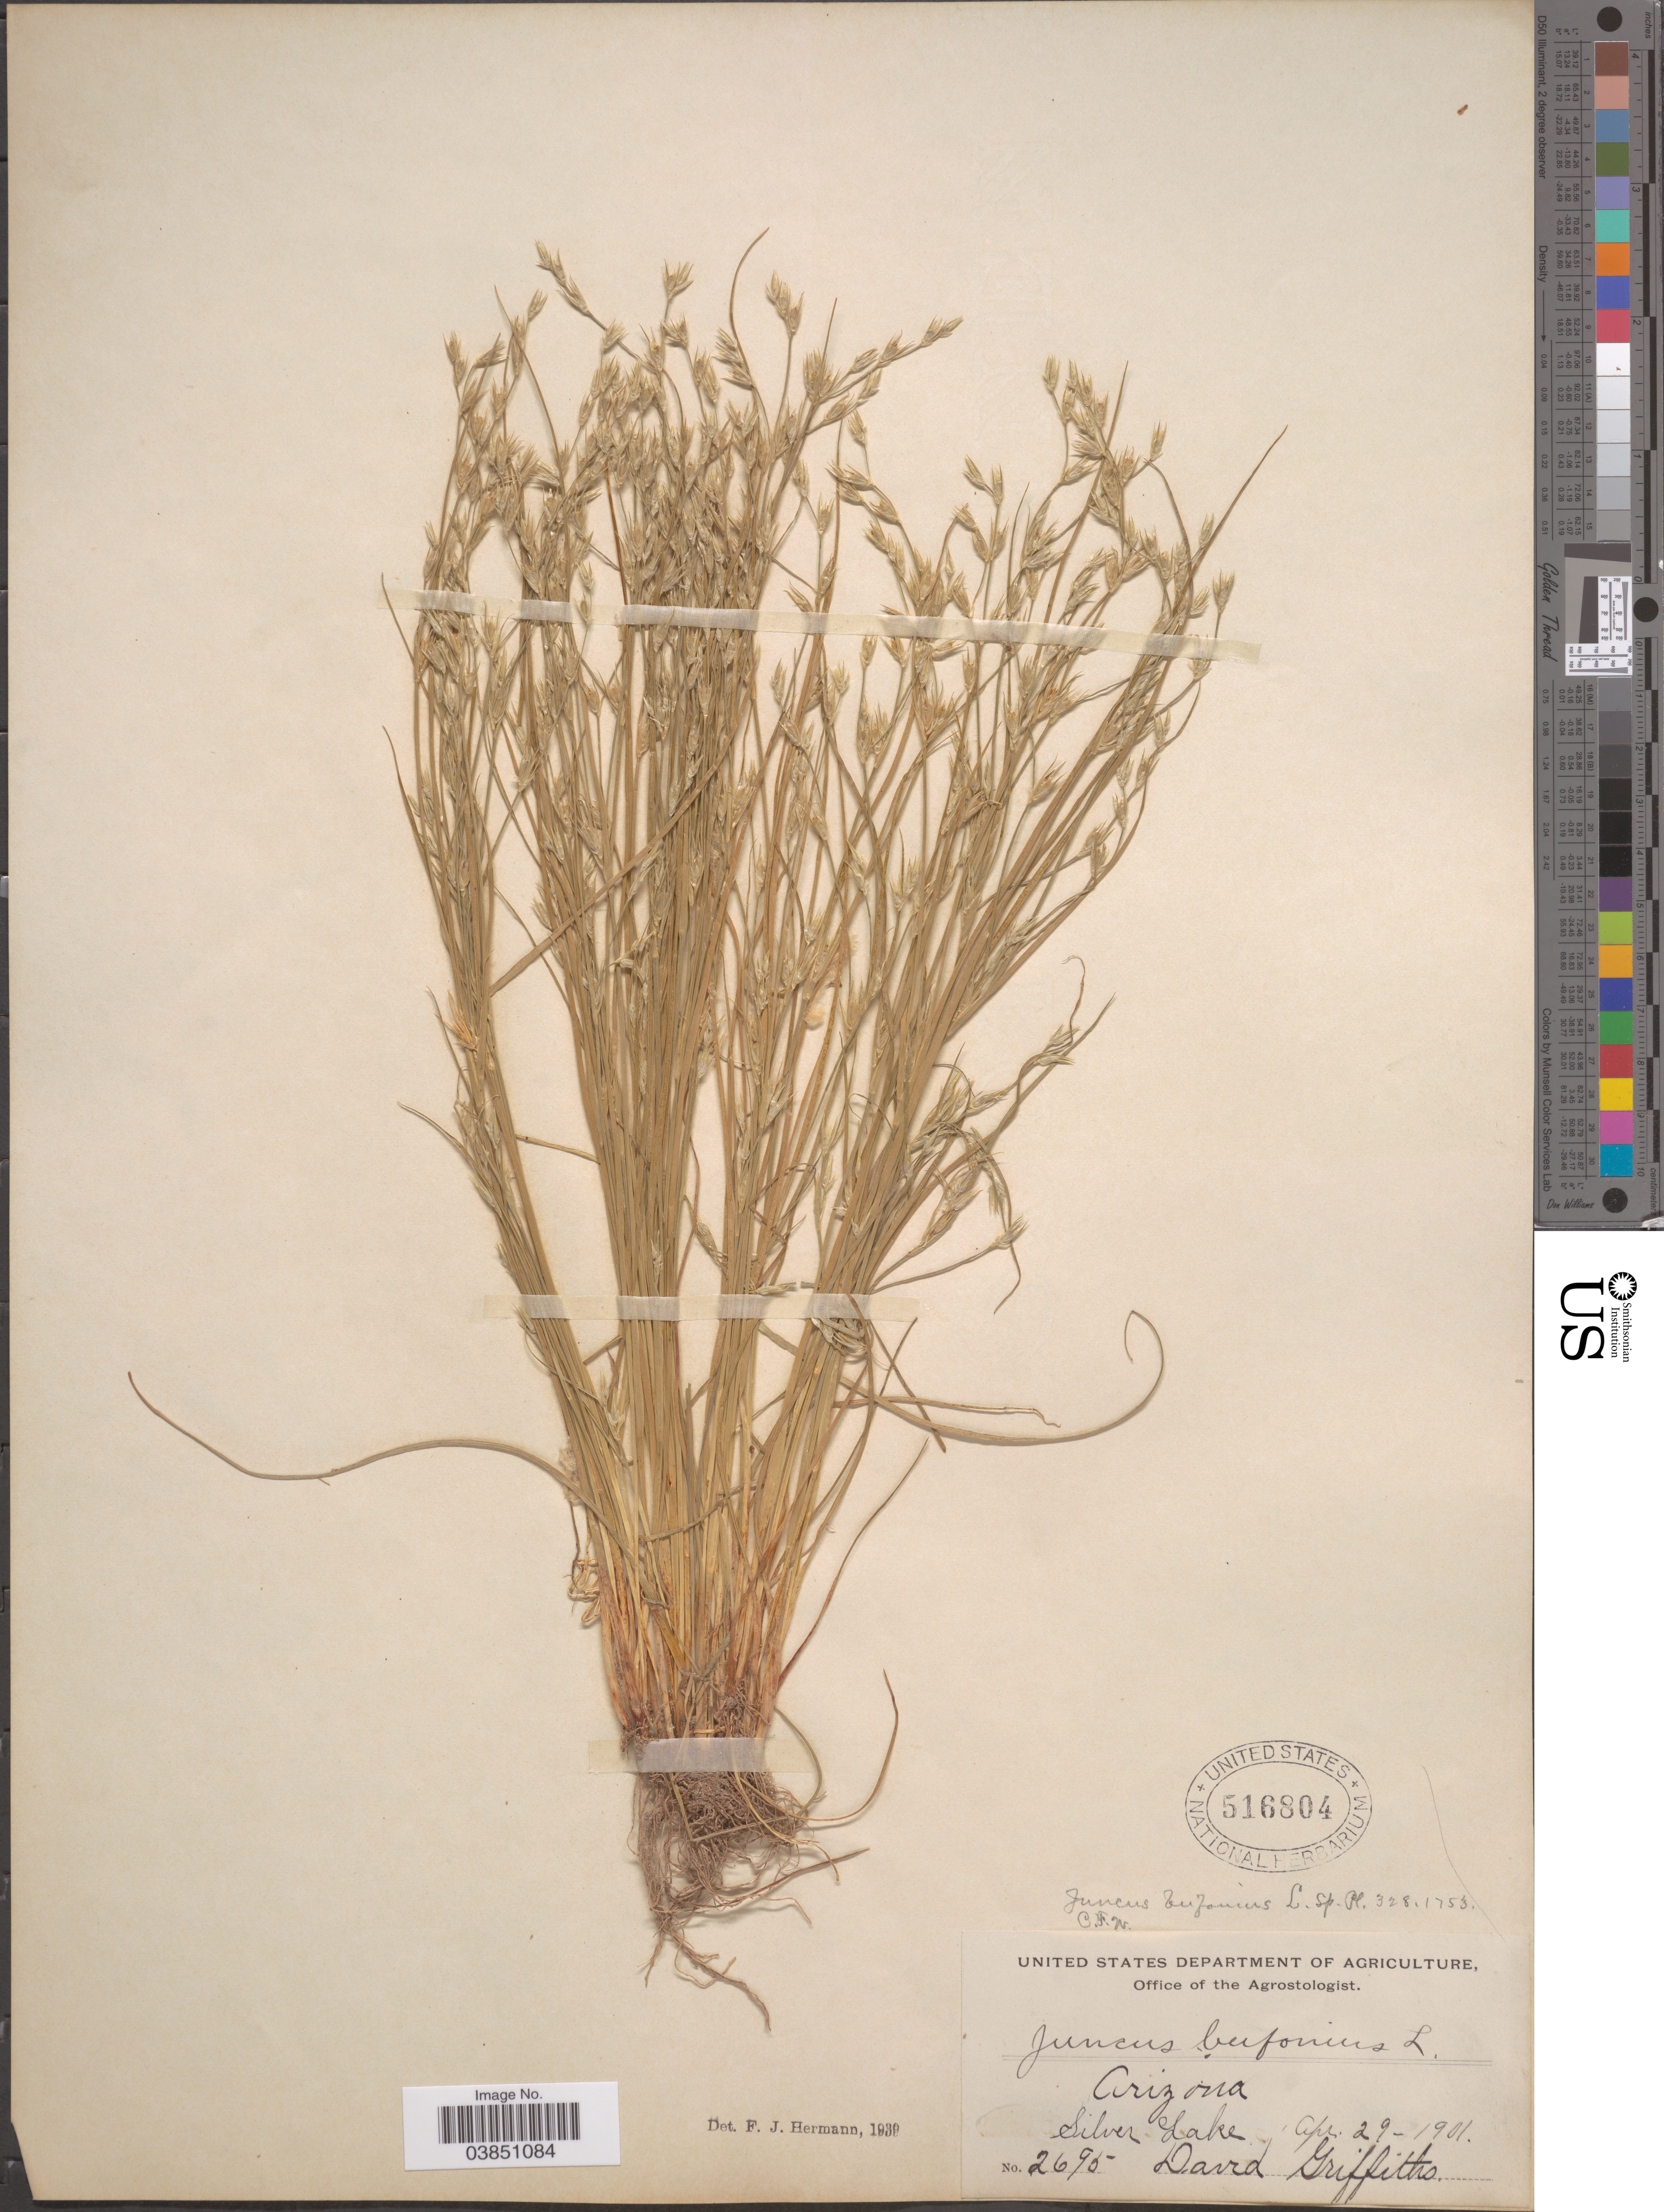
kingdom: Plantae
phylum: Tracheophyta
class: Liliopsida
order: Poales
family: Juncaceae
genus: Juncus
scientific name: Juncus bufonius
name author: L.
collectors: D. Griffiths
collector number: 2695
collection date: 1901-04-29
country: United States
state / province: Arizona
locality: Silver Lake.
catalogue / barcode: US 516804